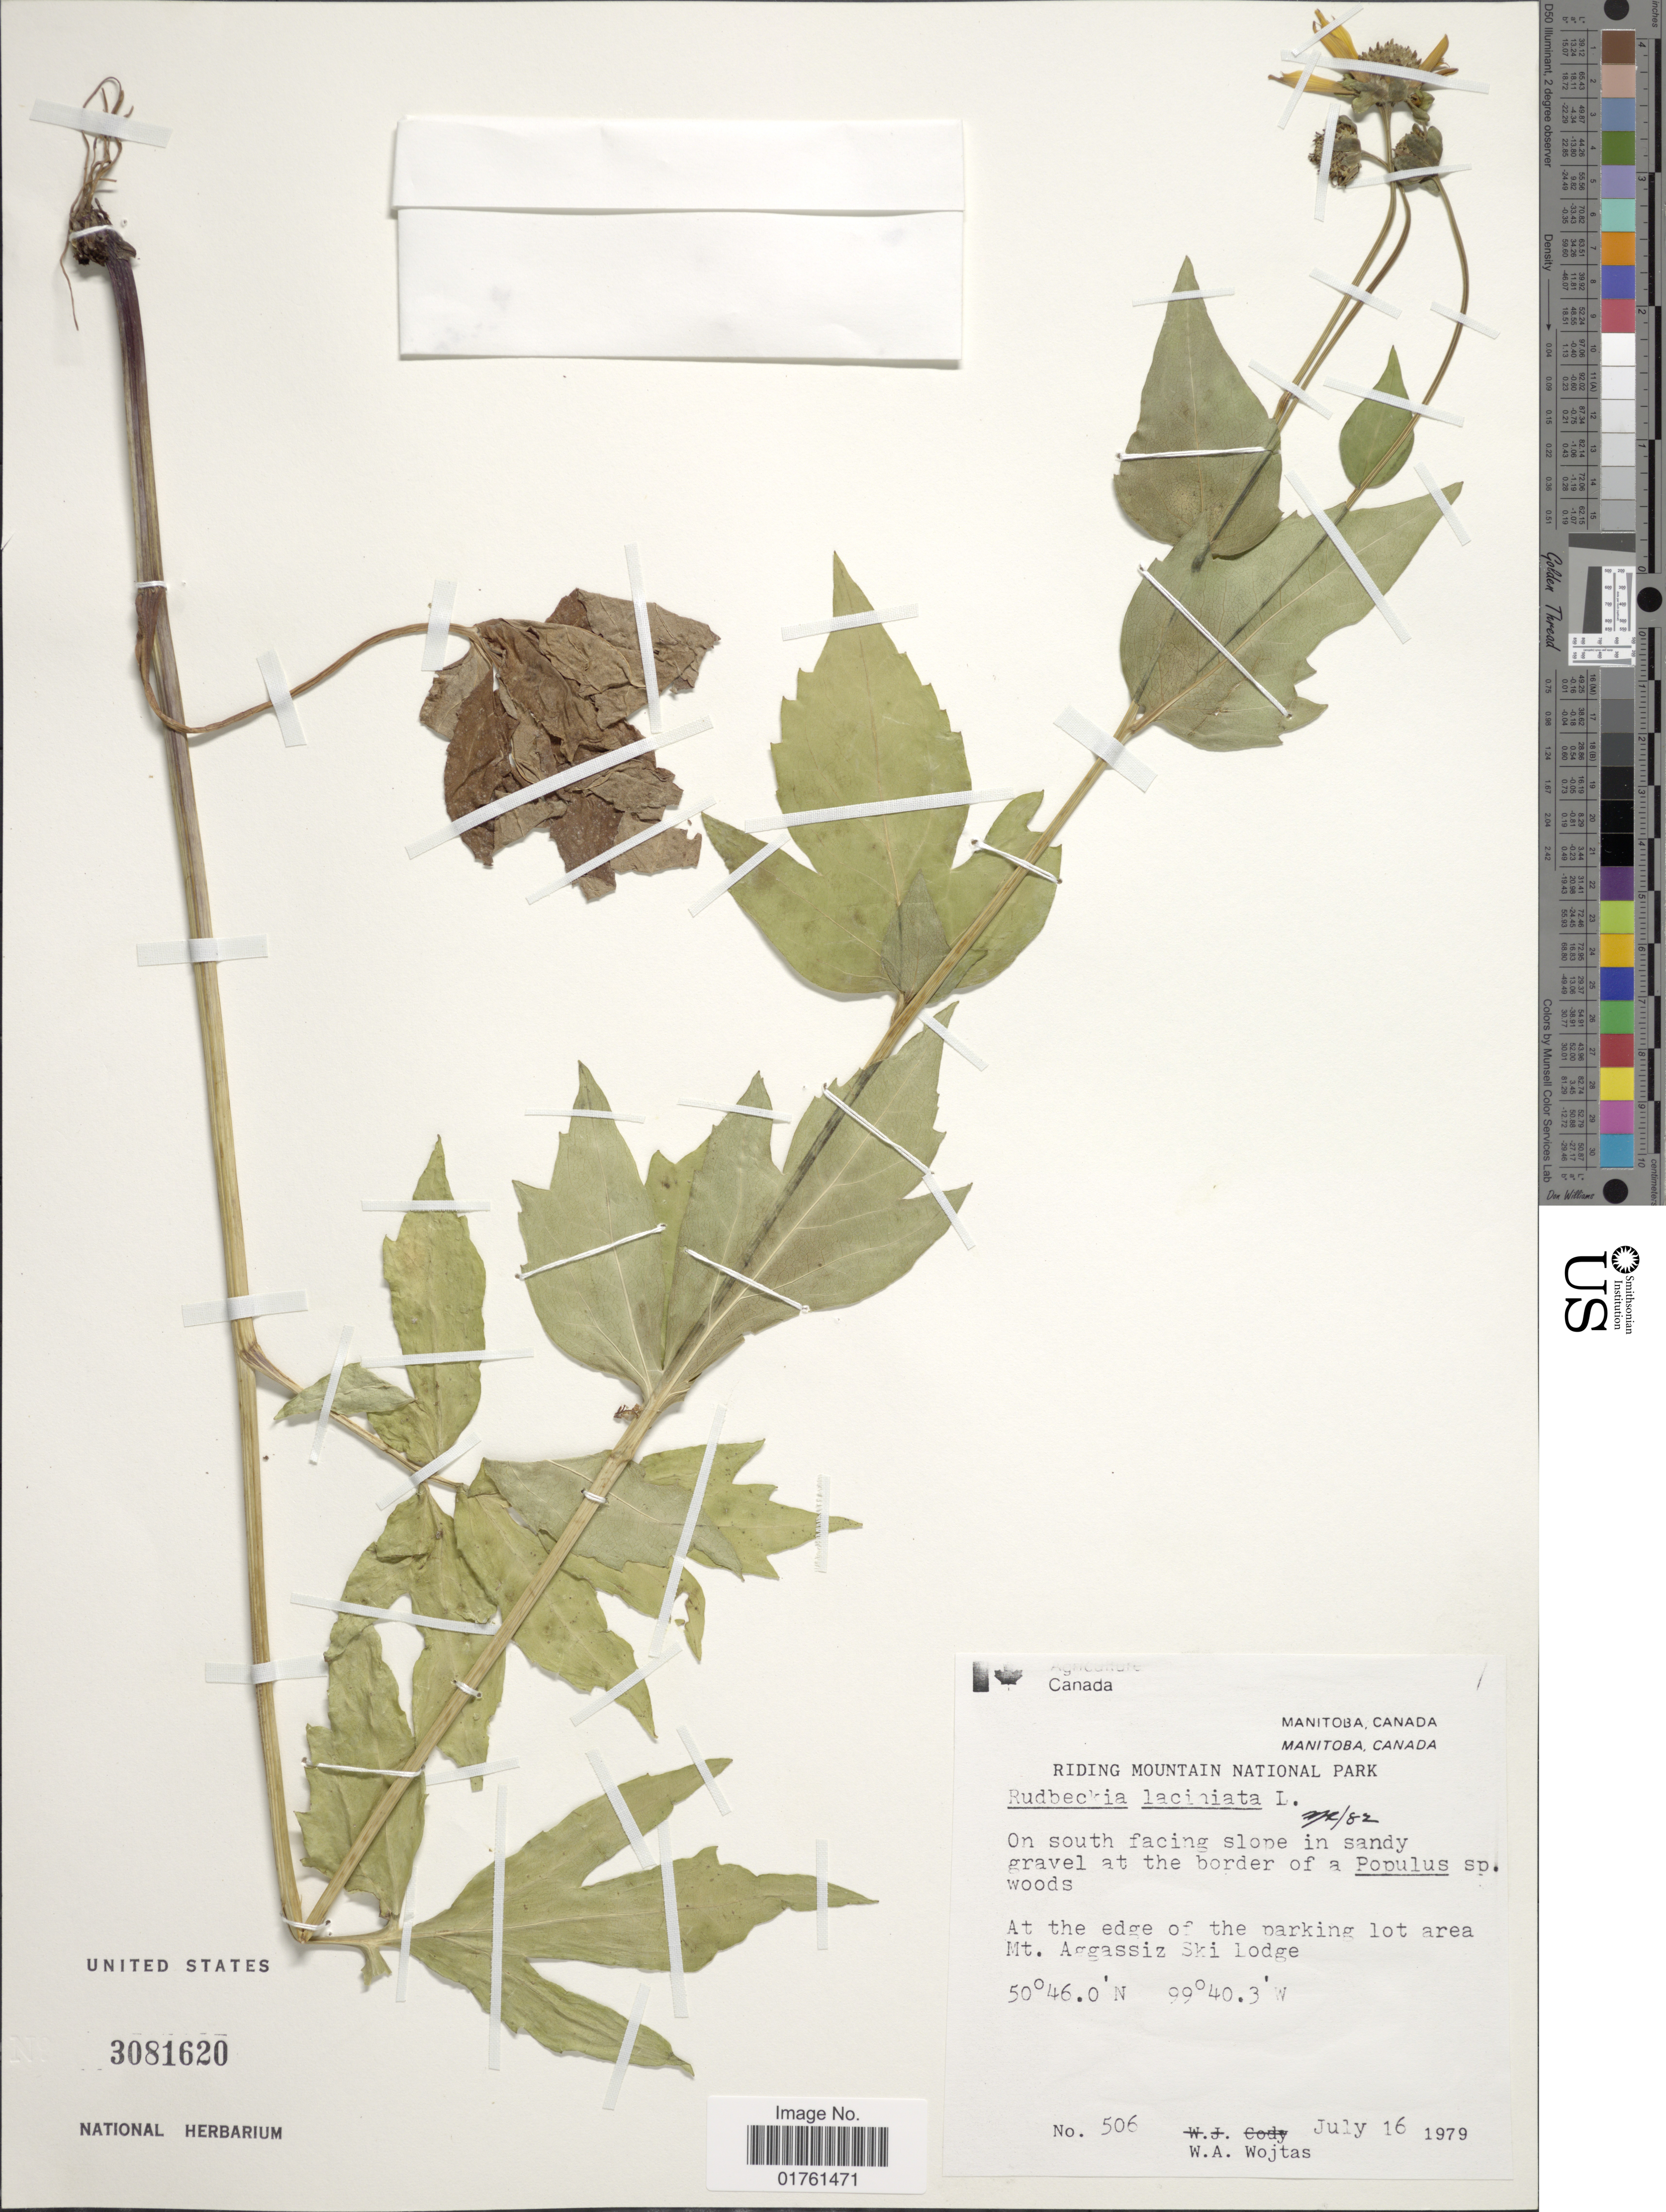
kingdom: Plantae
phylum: Tracheophyta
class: Magnoliopsida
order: Asterales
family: Asteraceae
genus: Rudbeckia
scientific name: Rudbeckia laciniata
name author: L.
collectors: W. Wojtas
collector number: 506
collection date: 1979-07-16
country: Canada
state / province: Manitoba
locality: On south facing slope in sandy gravel at the border of a Populus sp. woods, At the edge of the parking lot area Mt Aggassiz Ski Lodge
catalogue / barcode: US 3081620